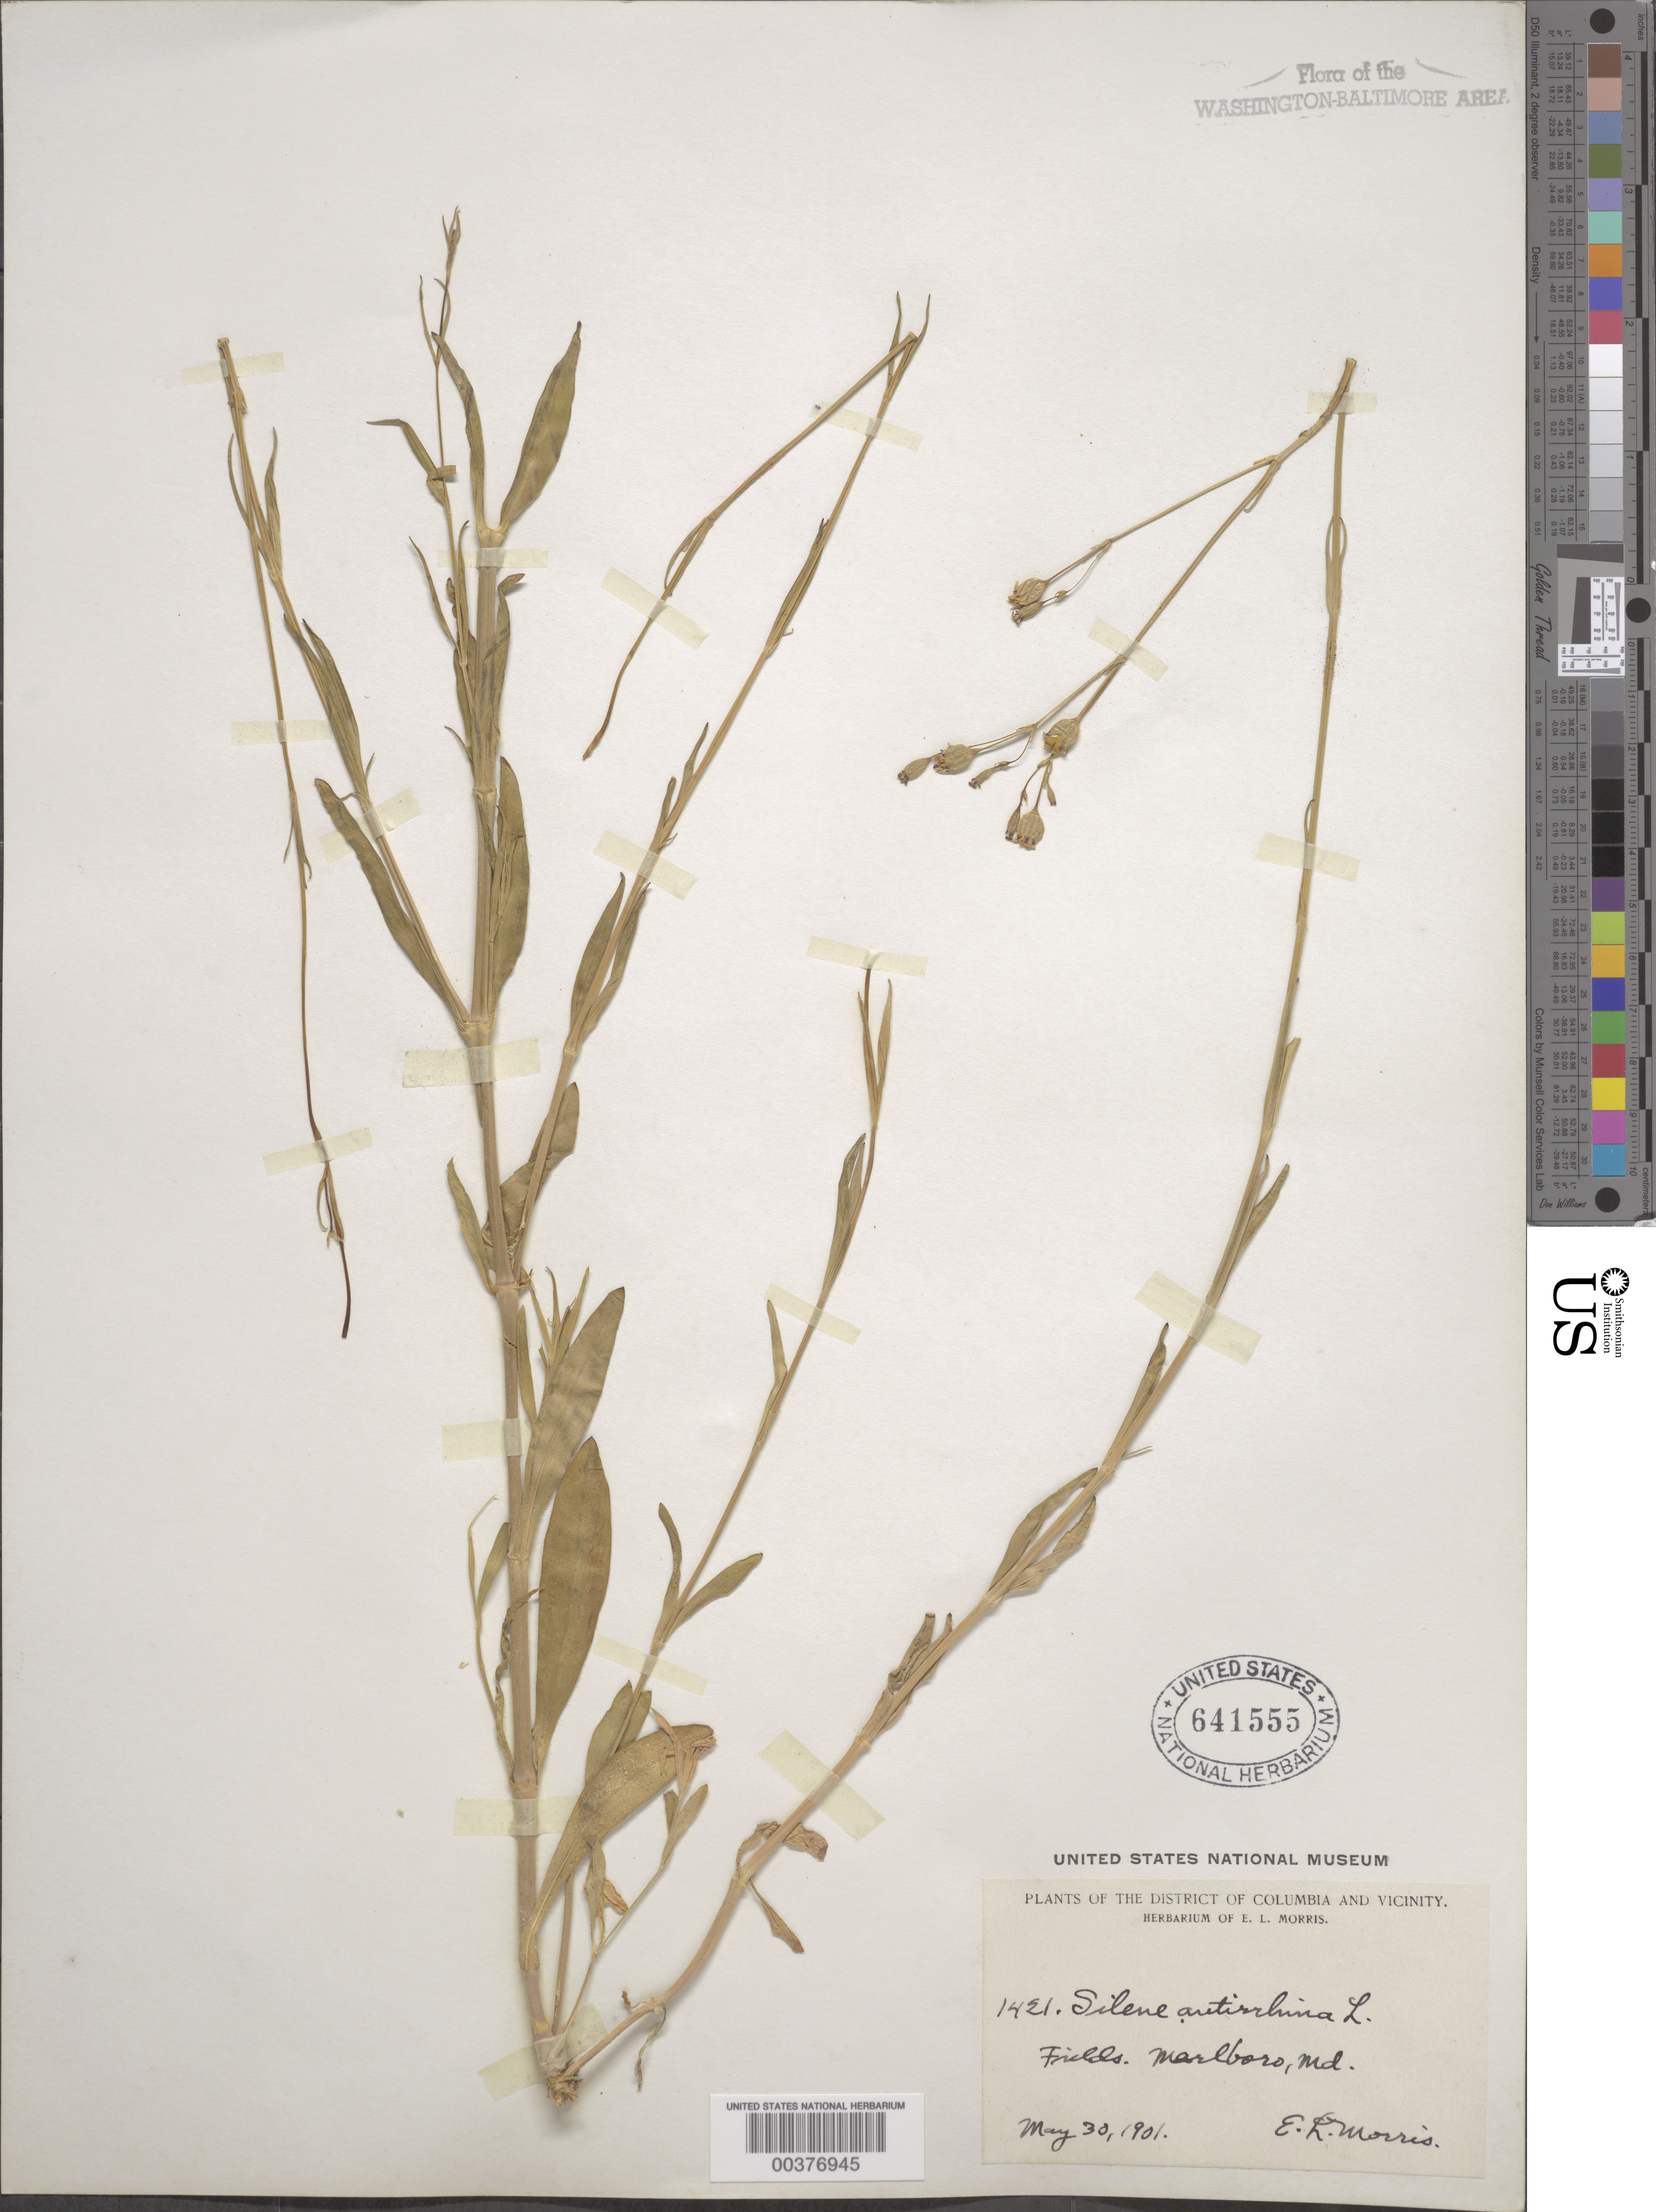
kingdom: Plantae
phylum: Tracheophyta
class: Magnoliopsida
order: Caryophyllales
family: Caryophyllaceae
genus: Silene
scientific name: Silene antirrhina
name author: L.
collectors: E. L. Morris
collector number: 1421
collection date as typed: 30 May 1901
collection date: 1901-05-30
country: United States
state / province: Maryland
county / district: Prince George's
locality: Marlboro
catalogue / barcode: US 641555